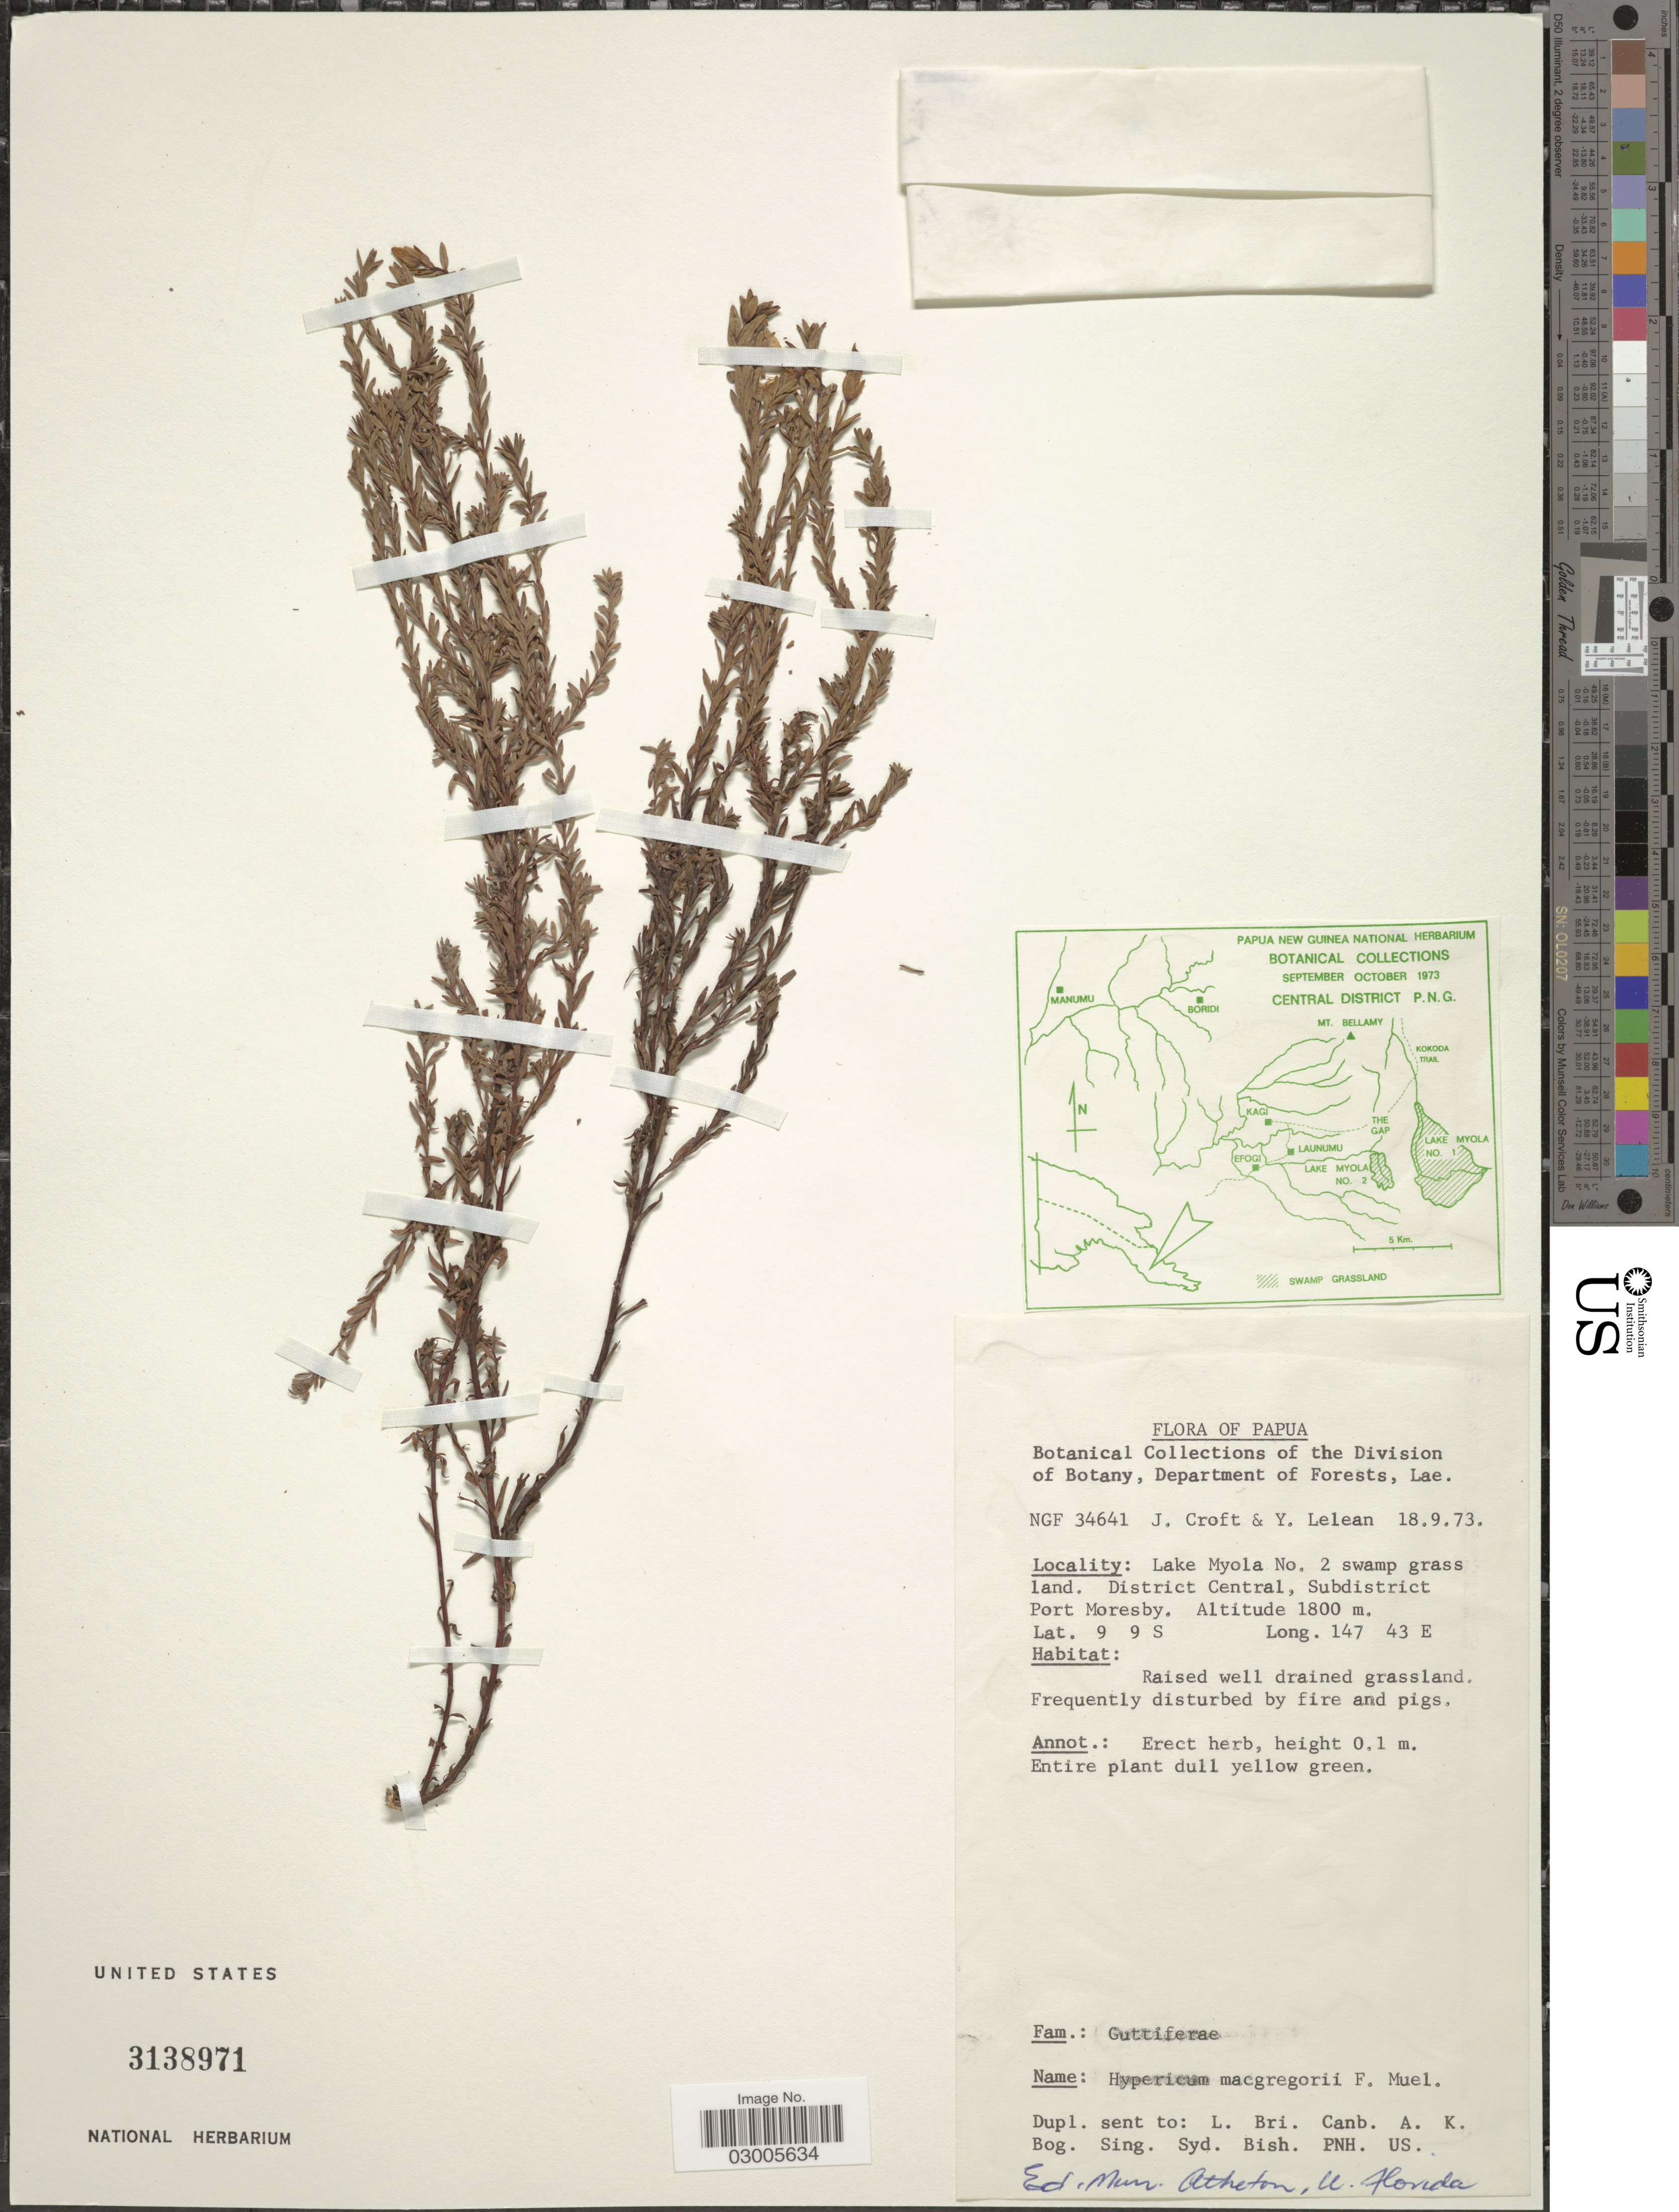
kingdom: Plantae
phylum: Tracheophyta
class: Magnoliopsida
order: Malpighiales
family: Hypericaceae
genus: Hypericum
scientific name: Hypericum macgregorii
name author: F. Muell.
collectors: J. Croft & Y. Lelean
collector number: NGF34641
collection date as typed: Transcribed d/m/y: 18/9/73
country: Papua New Guinea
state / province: Central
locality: Papua, Lake Myola No. 2 swamps grass land. District Central, Subdistrict Port Moresby.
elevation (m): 1800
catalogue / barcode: US 3138971